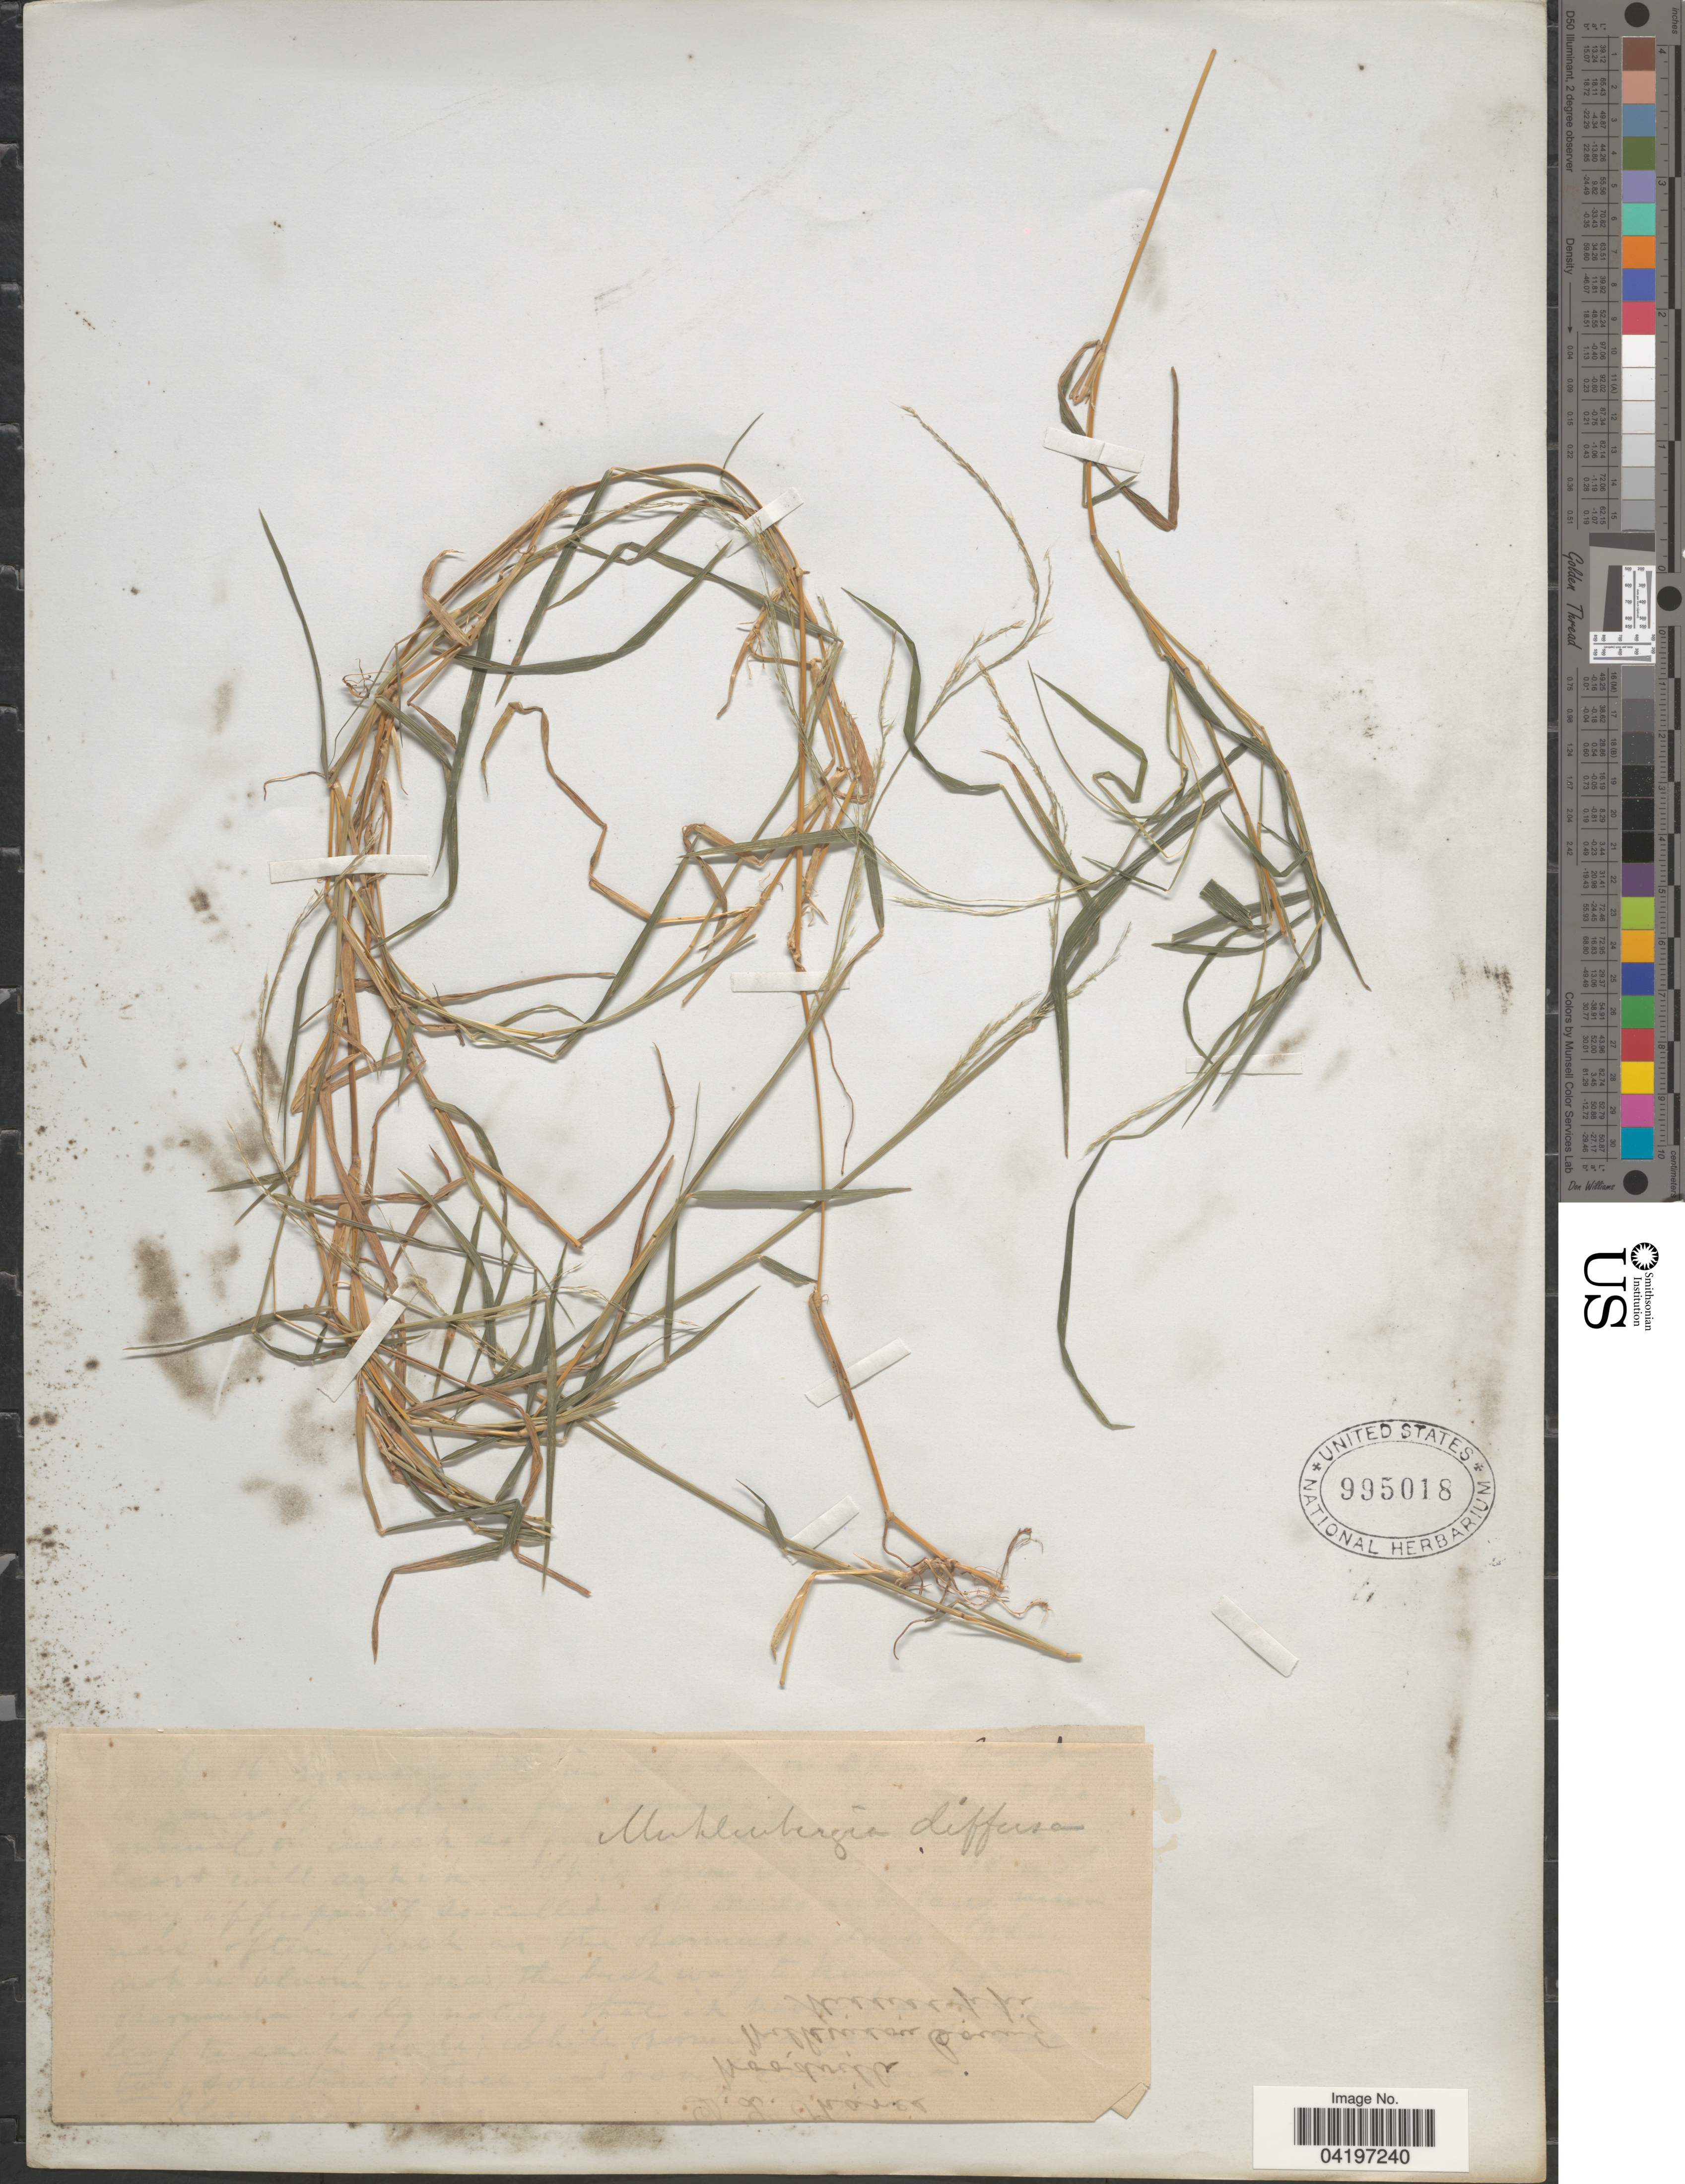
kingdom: Plantae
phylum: Tracheophyta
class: Liliopsida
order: Poales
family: Poaceae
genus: Muhlenbergia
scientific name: Muhlenbergia schreberi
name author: J.F. Gmel.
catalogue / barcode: US 995018